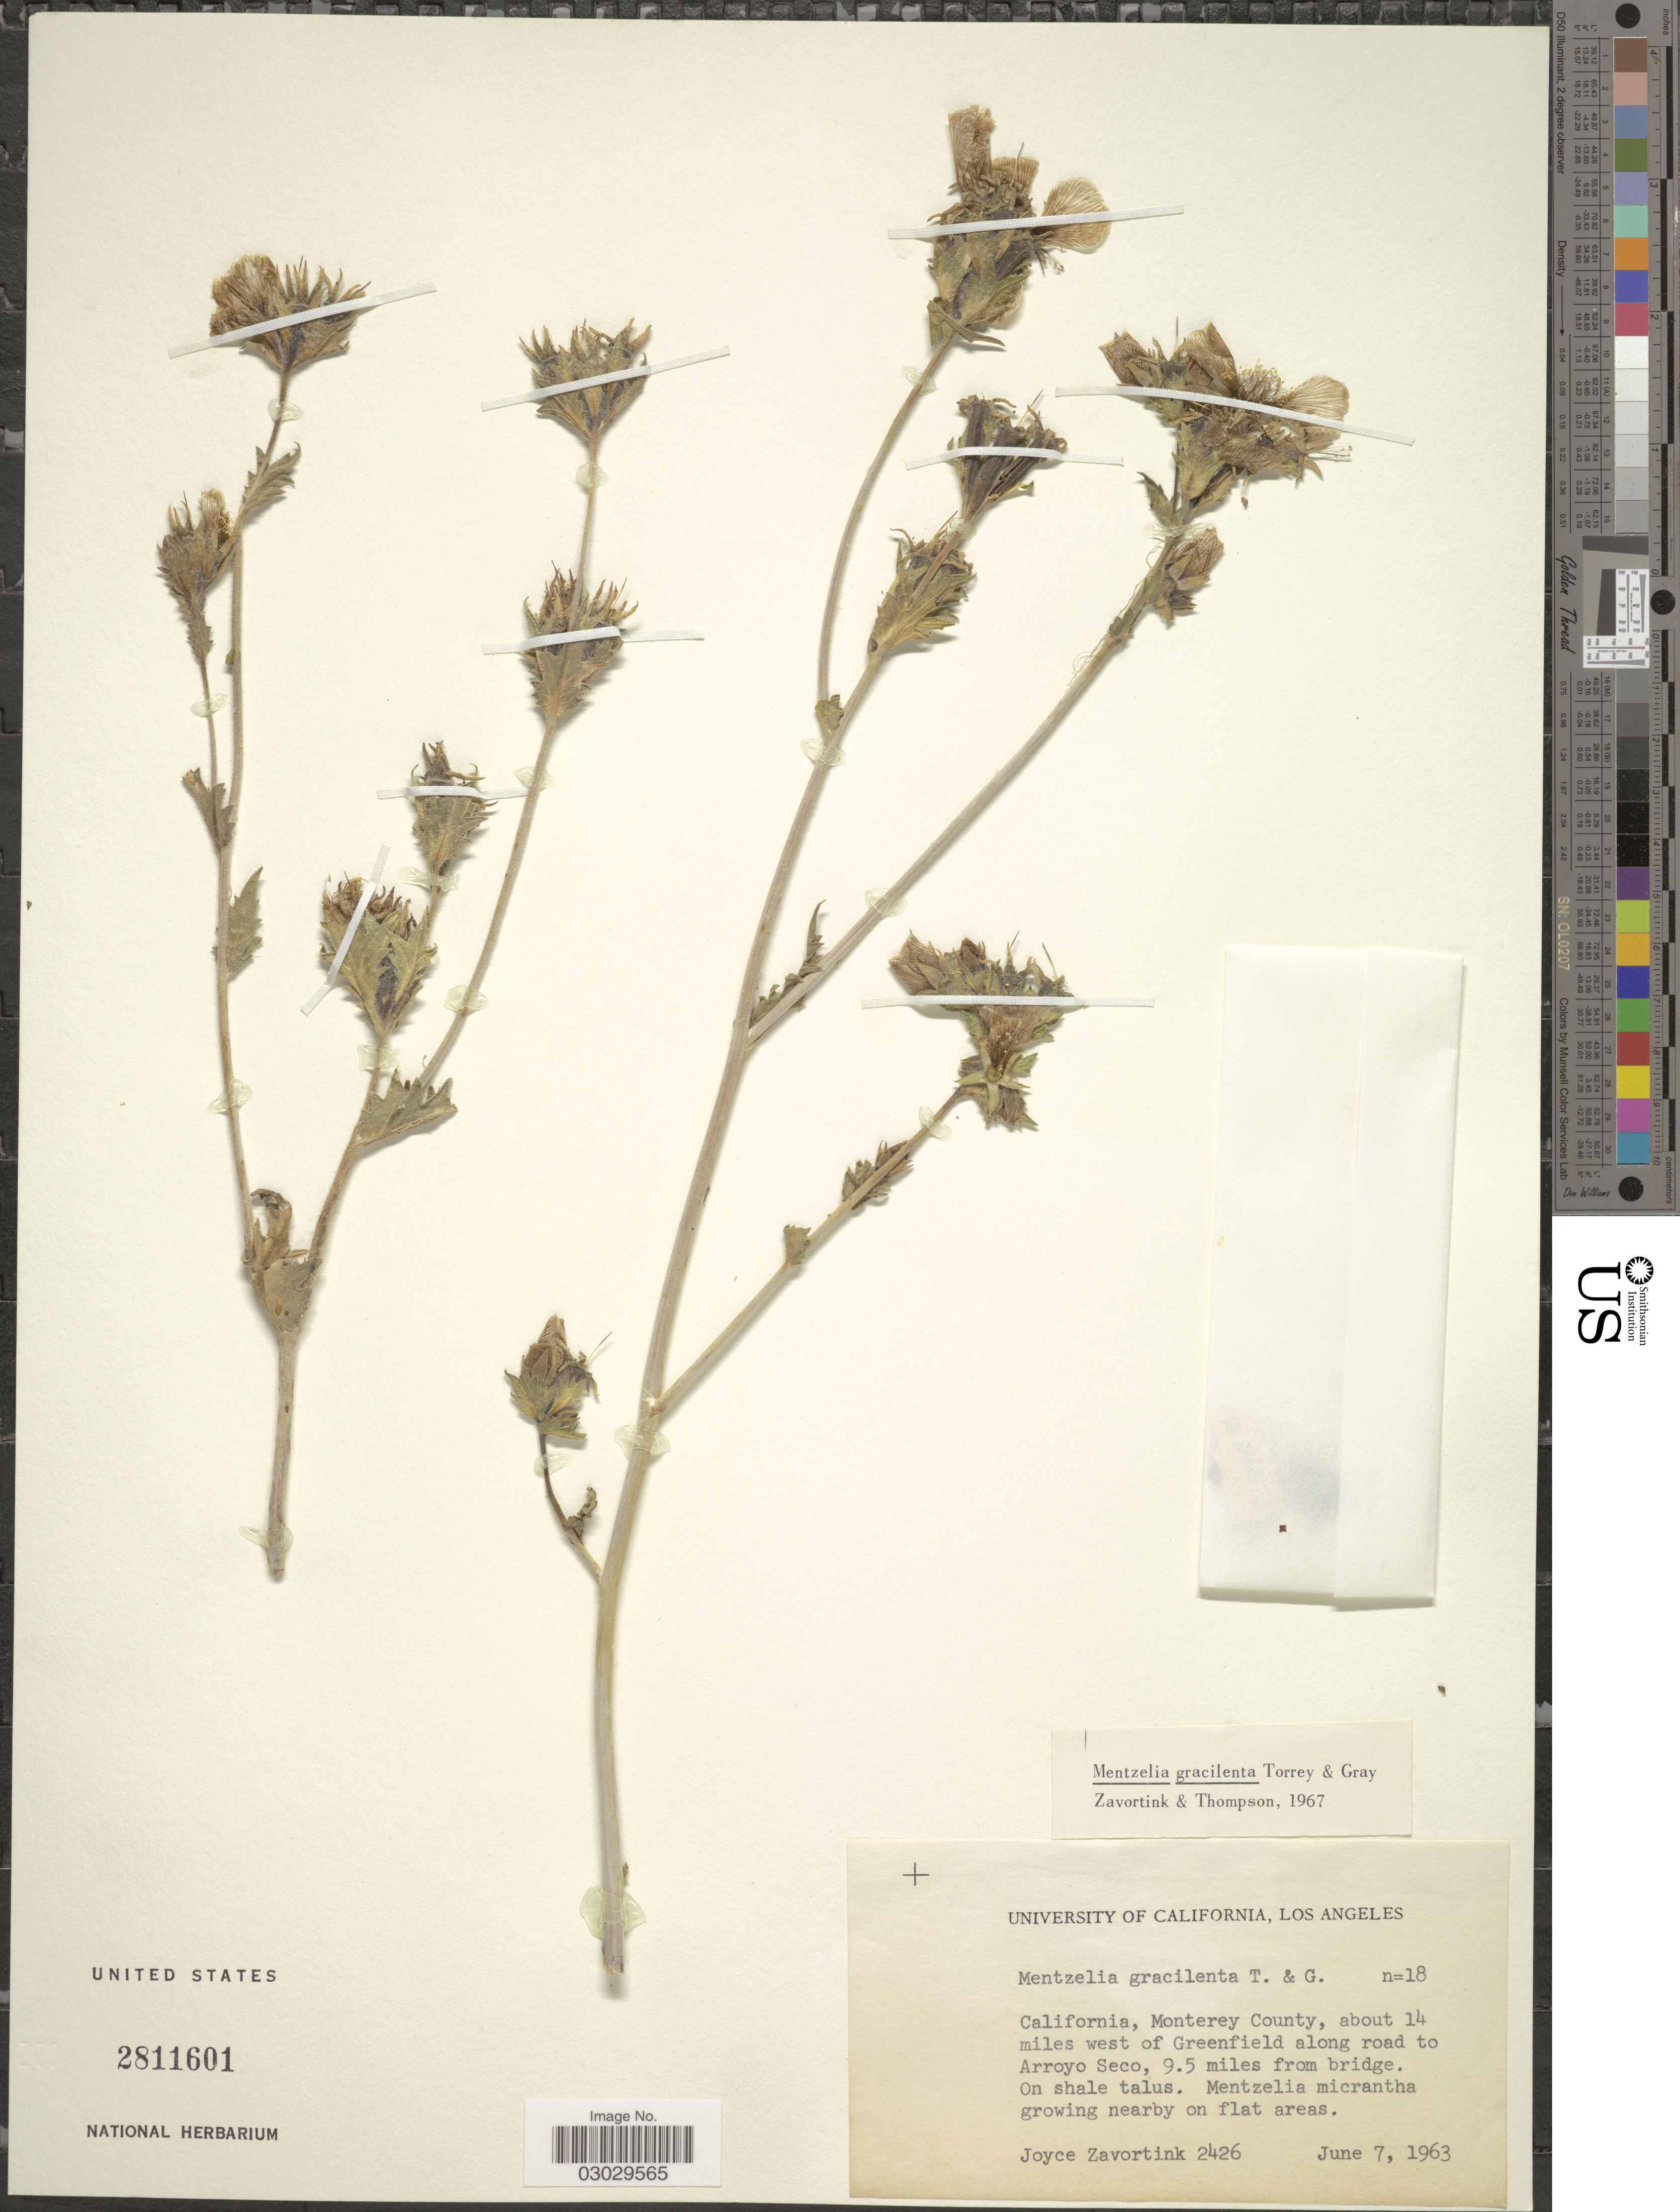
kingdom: Plantae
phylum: Tracheophyta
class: Magnoliopsida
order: Cornales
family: Loasaceae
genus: Mentzelia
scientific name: Mentzelia gracilenta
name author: Torr. & A. Gray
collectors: J. Zavortink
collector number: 2426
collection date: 1963-06-07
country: United States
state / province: California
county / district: Monterey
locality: Monterey County, about 14 miles west of Greenfield along road to Arroyo Seco, 9.5 miles from bridge.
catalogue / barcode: US 2811601